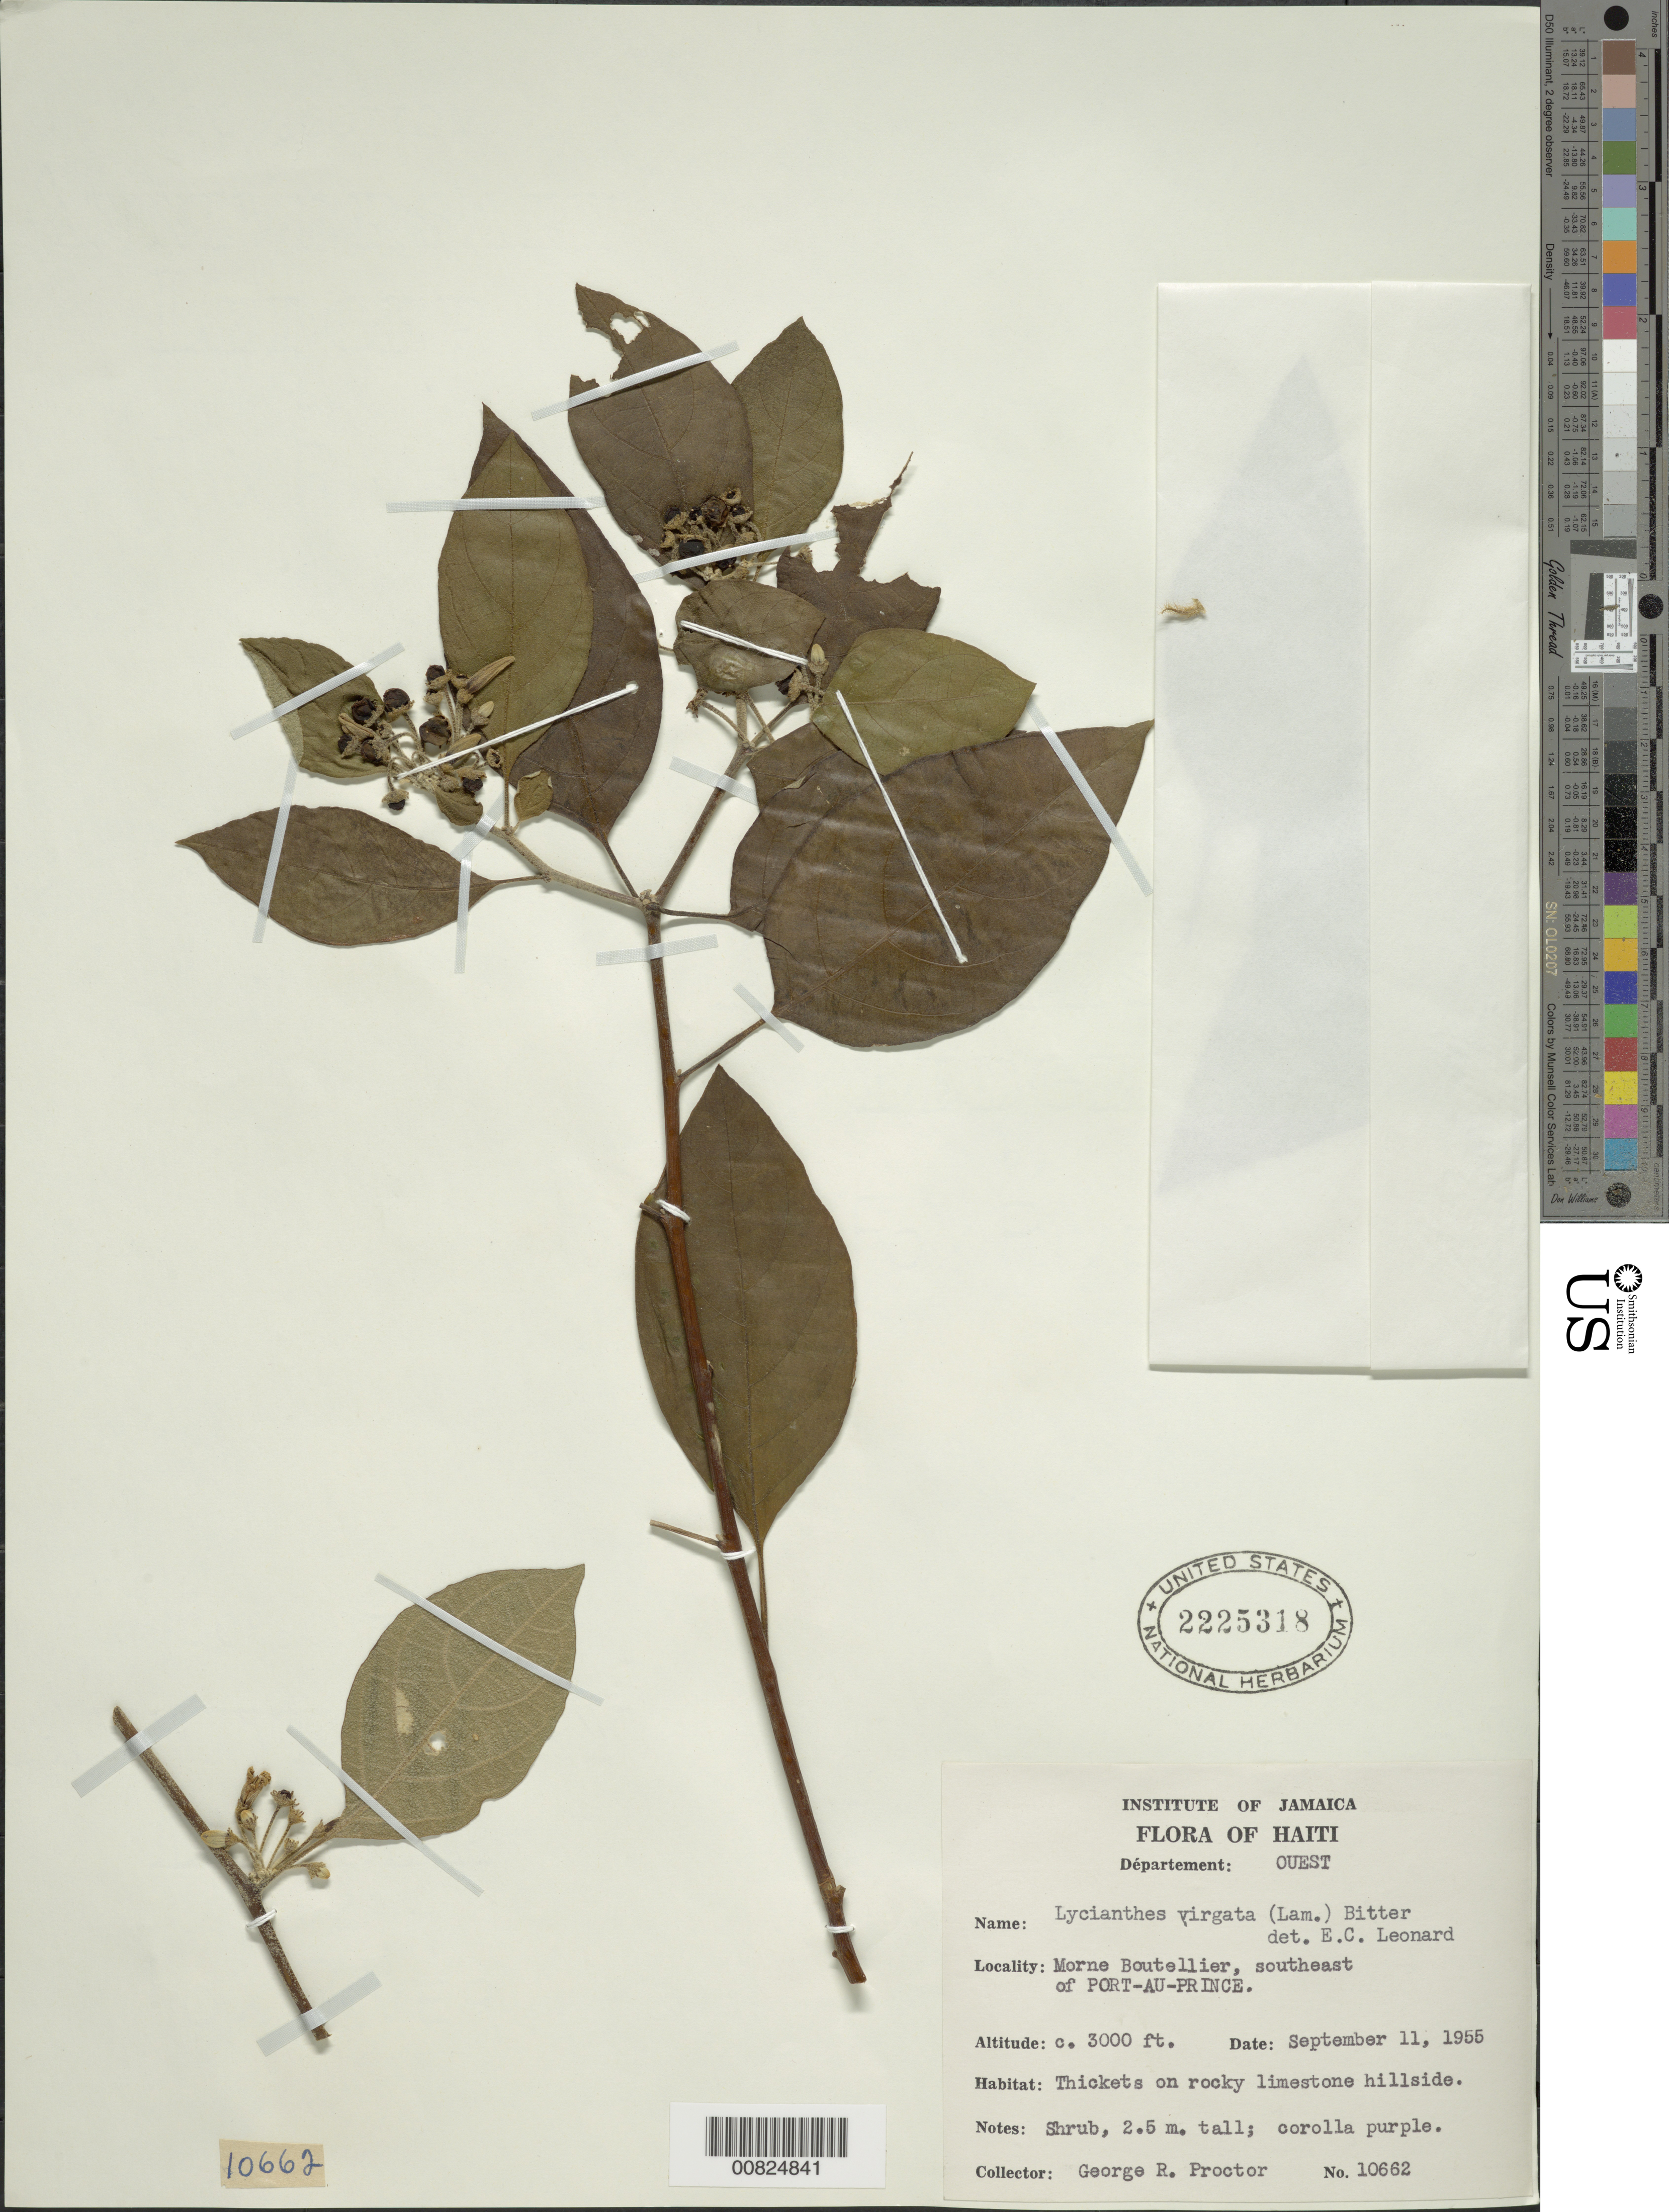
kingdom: Plantae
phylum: Tracheophyta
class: Magnoliopsida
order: Solanales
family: Solanaceae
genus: Lycianthes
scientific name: Lycianthes virgata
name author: (Lam.) Bitter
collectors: G. R. Proctor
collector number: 10662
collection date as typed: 11 Sep 1955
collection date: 1955-09-11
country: Haiti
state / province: Ouest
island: Hispaniola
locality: Morne Boutellier, SE of Port-au-Prince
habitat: Thickets on rocky limestone hillside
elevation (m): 914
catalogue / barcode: US 2225318